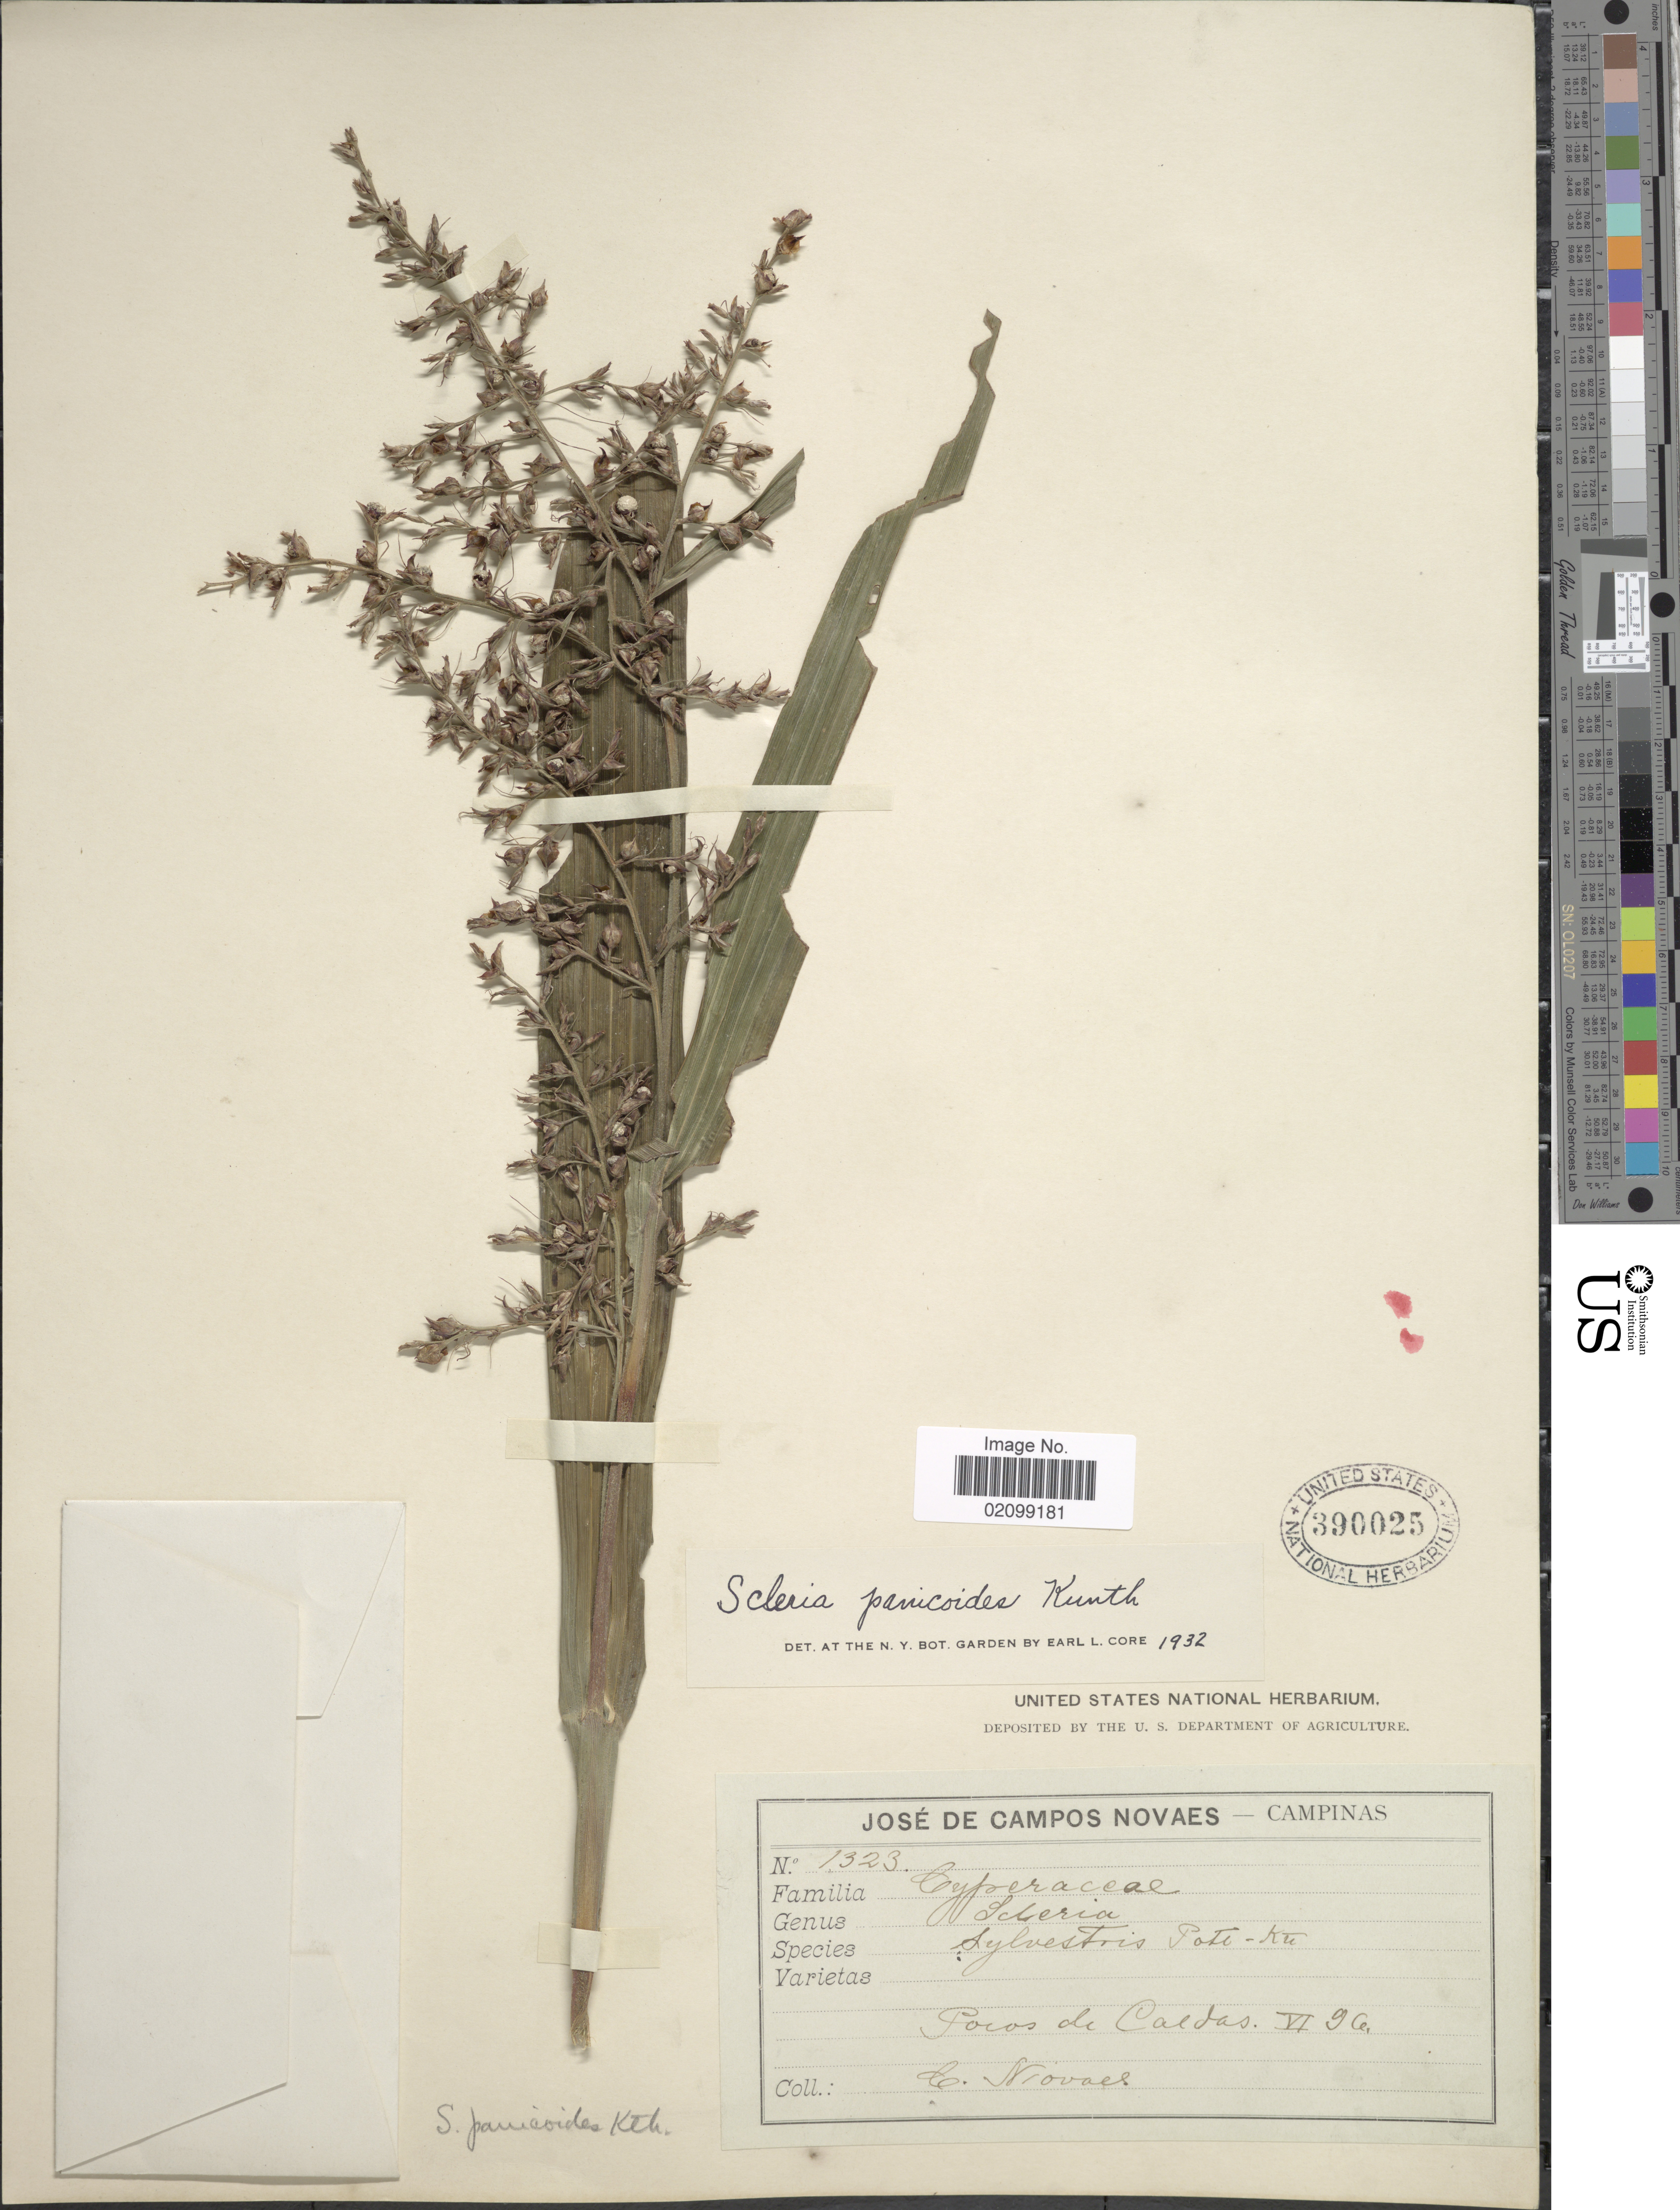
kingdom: Plantae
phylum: Tracheophyta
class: Liliopsida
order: Poales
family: Cyperaceae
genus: Scleria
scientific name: Scleria panicoides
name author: Kunth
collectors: C. Novaes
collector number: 1323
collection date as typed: Transcribed d/m/y: /6/96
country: Brazil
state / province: Minas Gerais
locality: Pocos de Caldas.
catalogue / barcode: US 390025